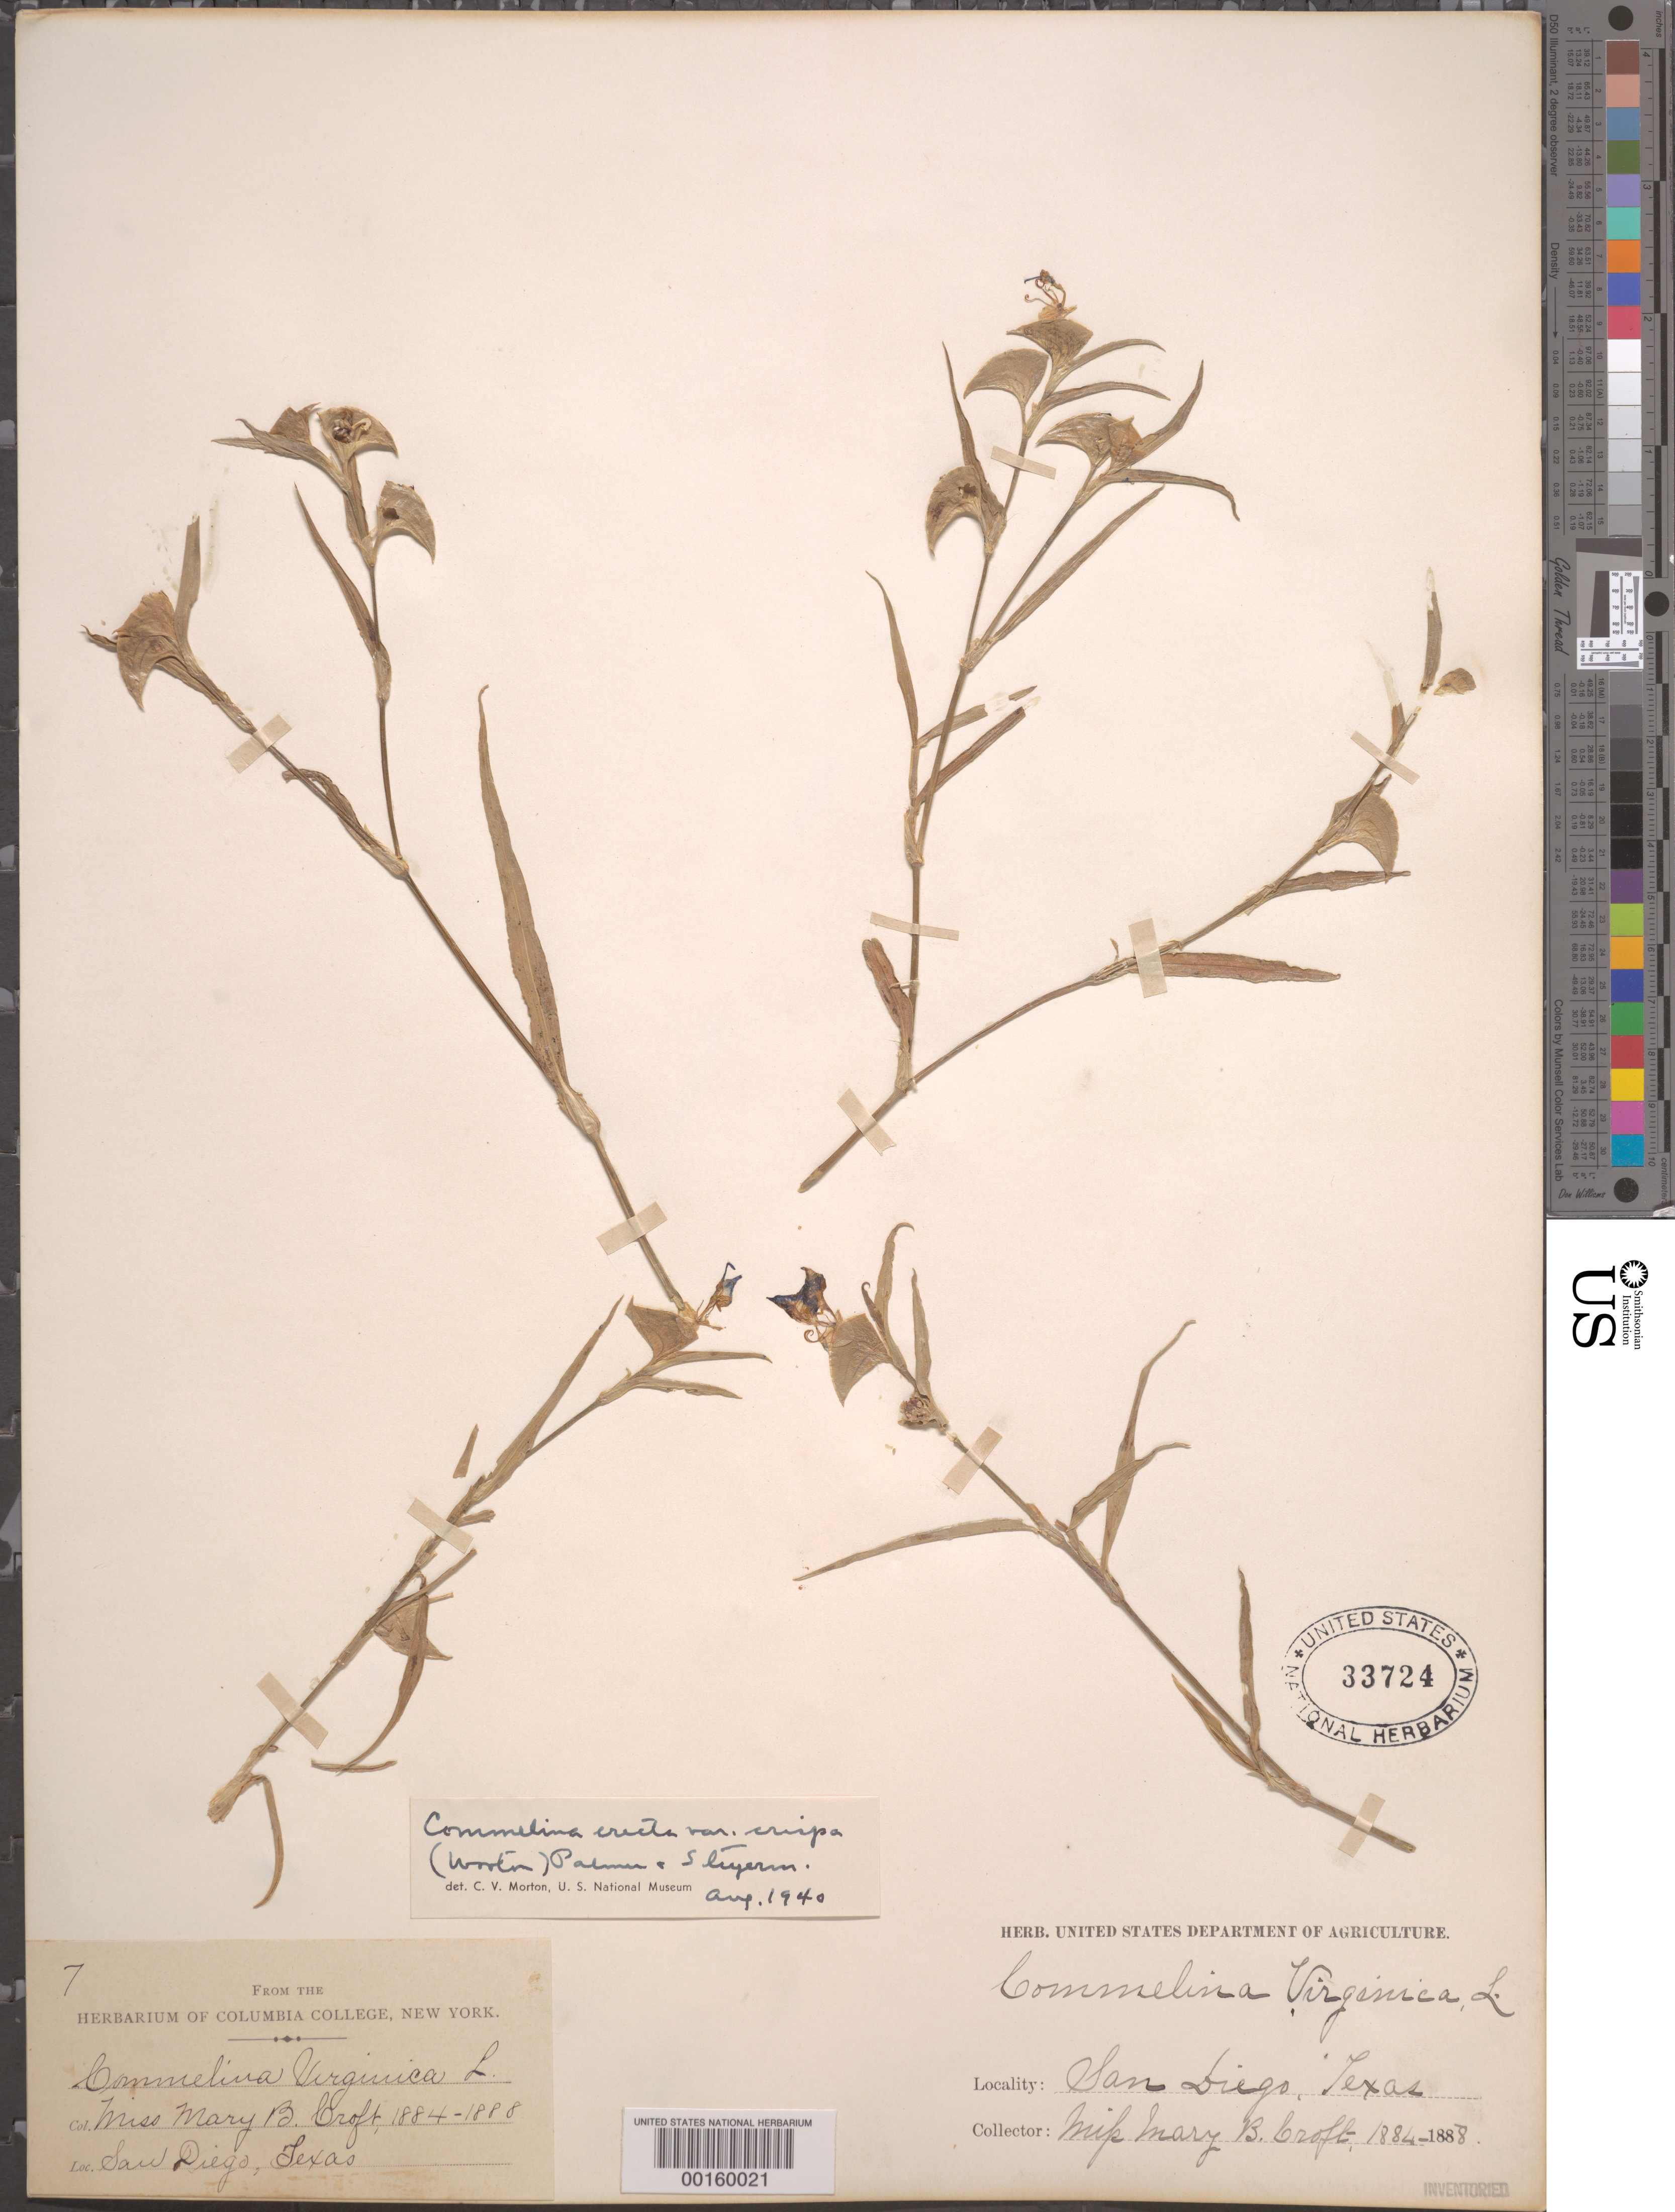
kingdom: Plantae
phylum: Tracheophyta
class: Liliopsida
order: Commelinales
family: Commelinaceae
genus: Commelina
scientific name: Commelina erecta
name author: L.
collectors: M. Croft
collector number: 7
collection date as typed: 1884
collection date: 1884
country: United States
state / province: Texas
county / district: Duval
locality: San diego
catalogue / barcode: US 33724